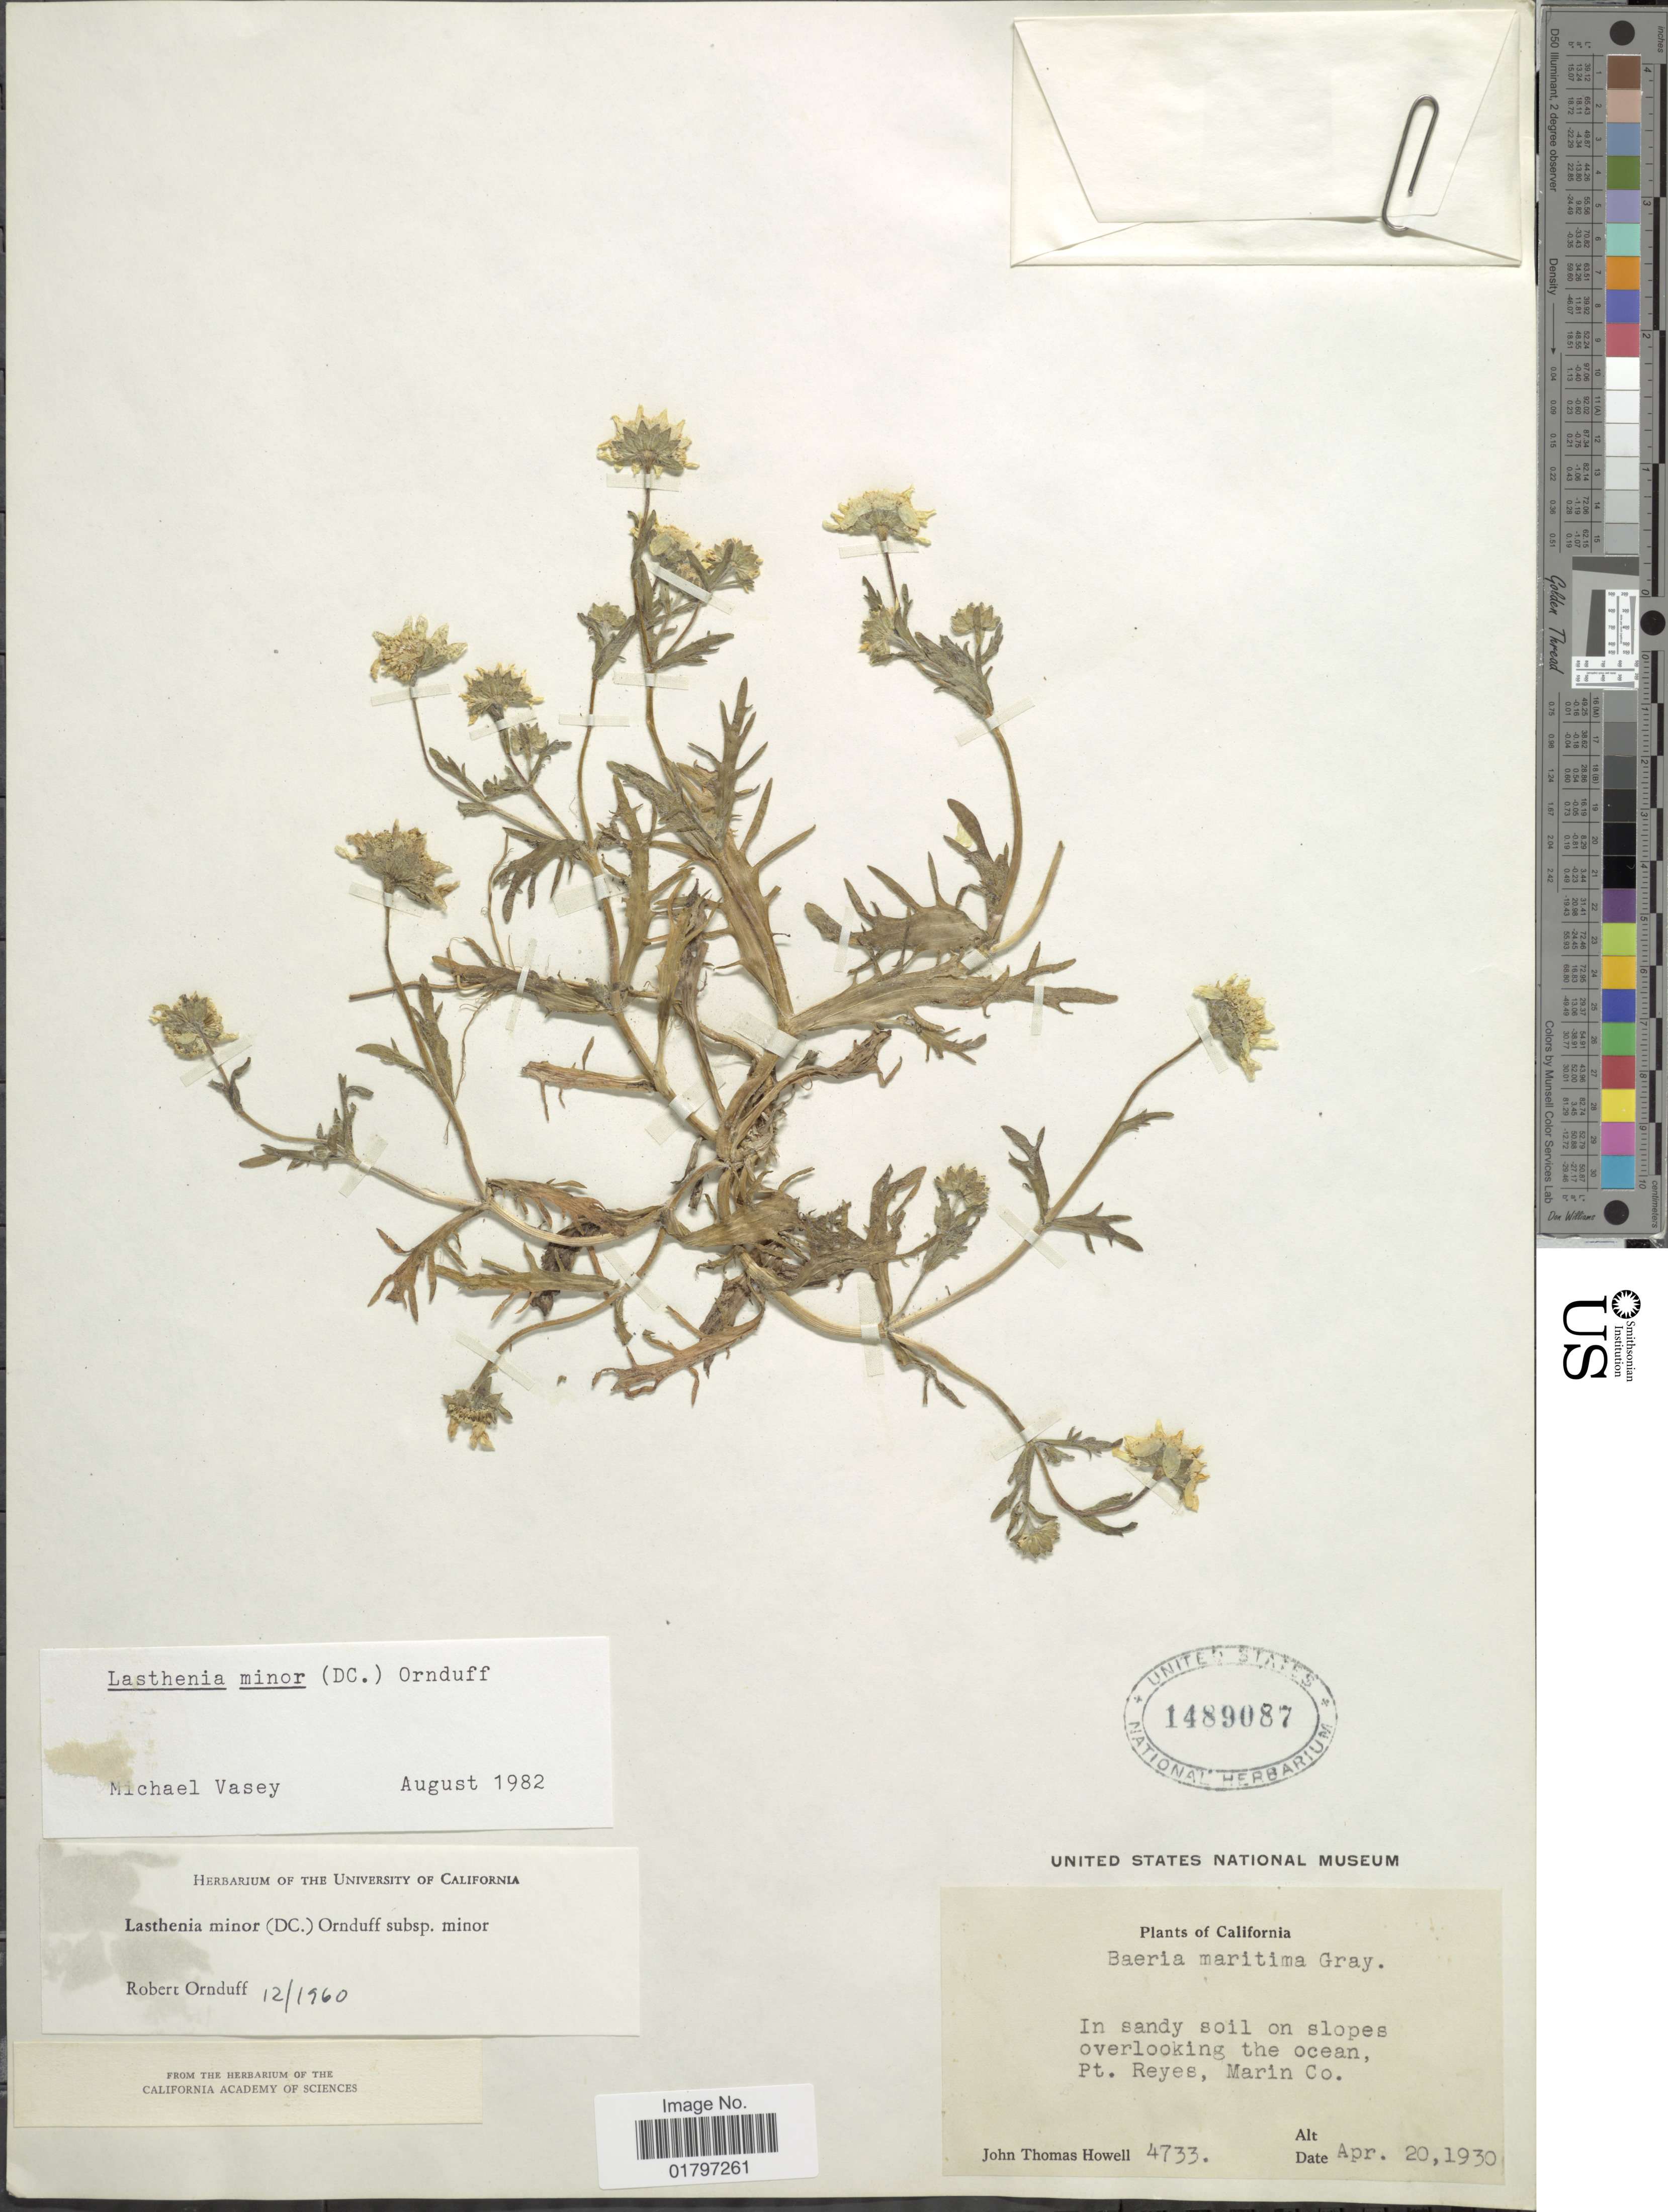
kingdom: Plantae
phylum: Tracheophyta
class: Magnoliopsida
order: Asterales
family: Asteraceae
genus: Lasthenia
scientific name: Lasthenia minor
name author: (DC.) Ornduff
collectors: J. T. Howell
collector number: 4733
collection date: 1930-04-20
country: United States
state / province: California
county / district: Marin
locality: In sandy soil on slopes overlooking the ocean, Pt. Reyes, Marin Co.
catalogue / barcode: US 1489087